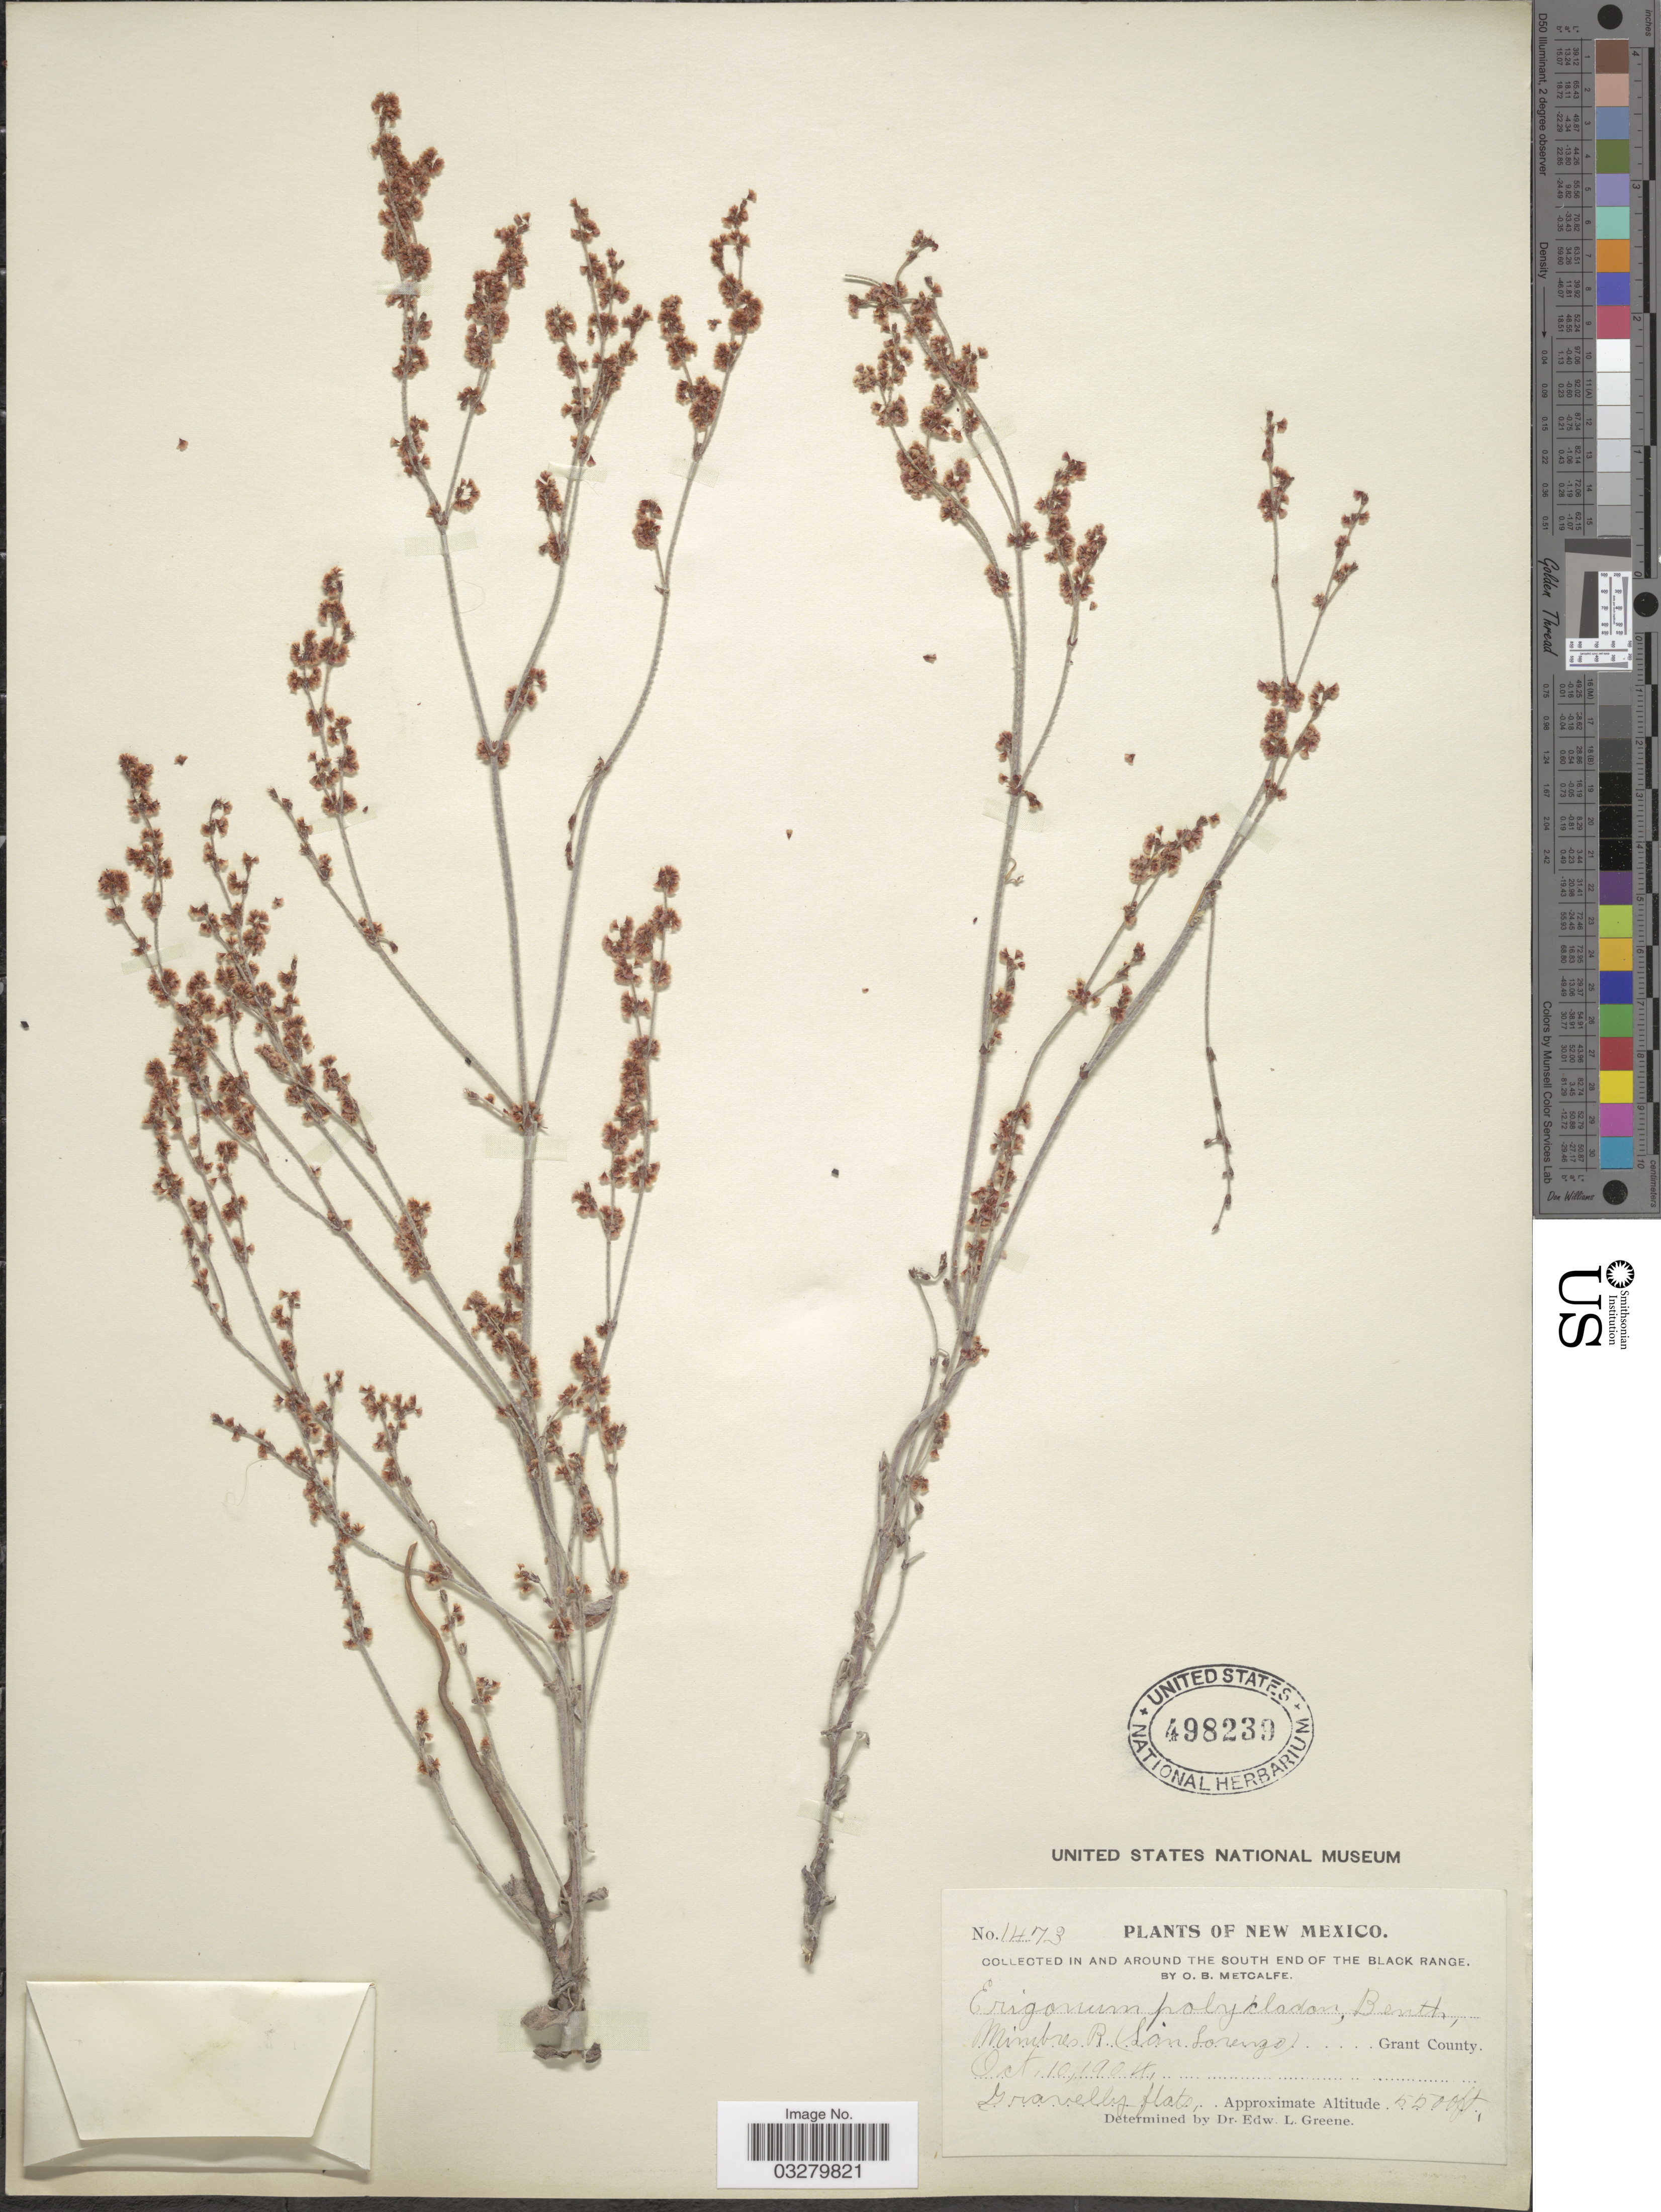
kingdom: Plantae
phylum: Tracheophyta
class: Magnoliopsida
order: Caryophyllales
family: Polygonaceae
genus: Eriogonum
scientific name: Eriogonum polycladon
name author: Benth.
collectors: O. B. Metcalfe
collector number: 1473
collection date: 1904-10-10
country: United States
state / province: New Mexico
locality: In and around the south end of the Black Range. Mimbres R. (San Lorenzo), Grant County.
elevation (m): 1676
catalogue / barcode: US 498239